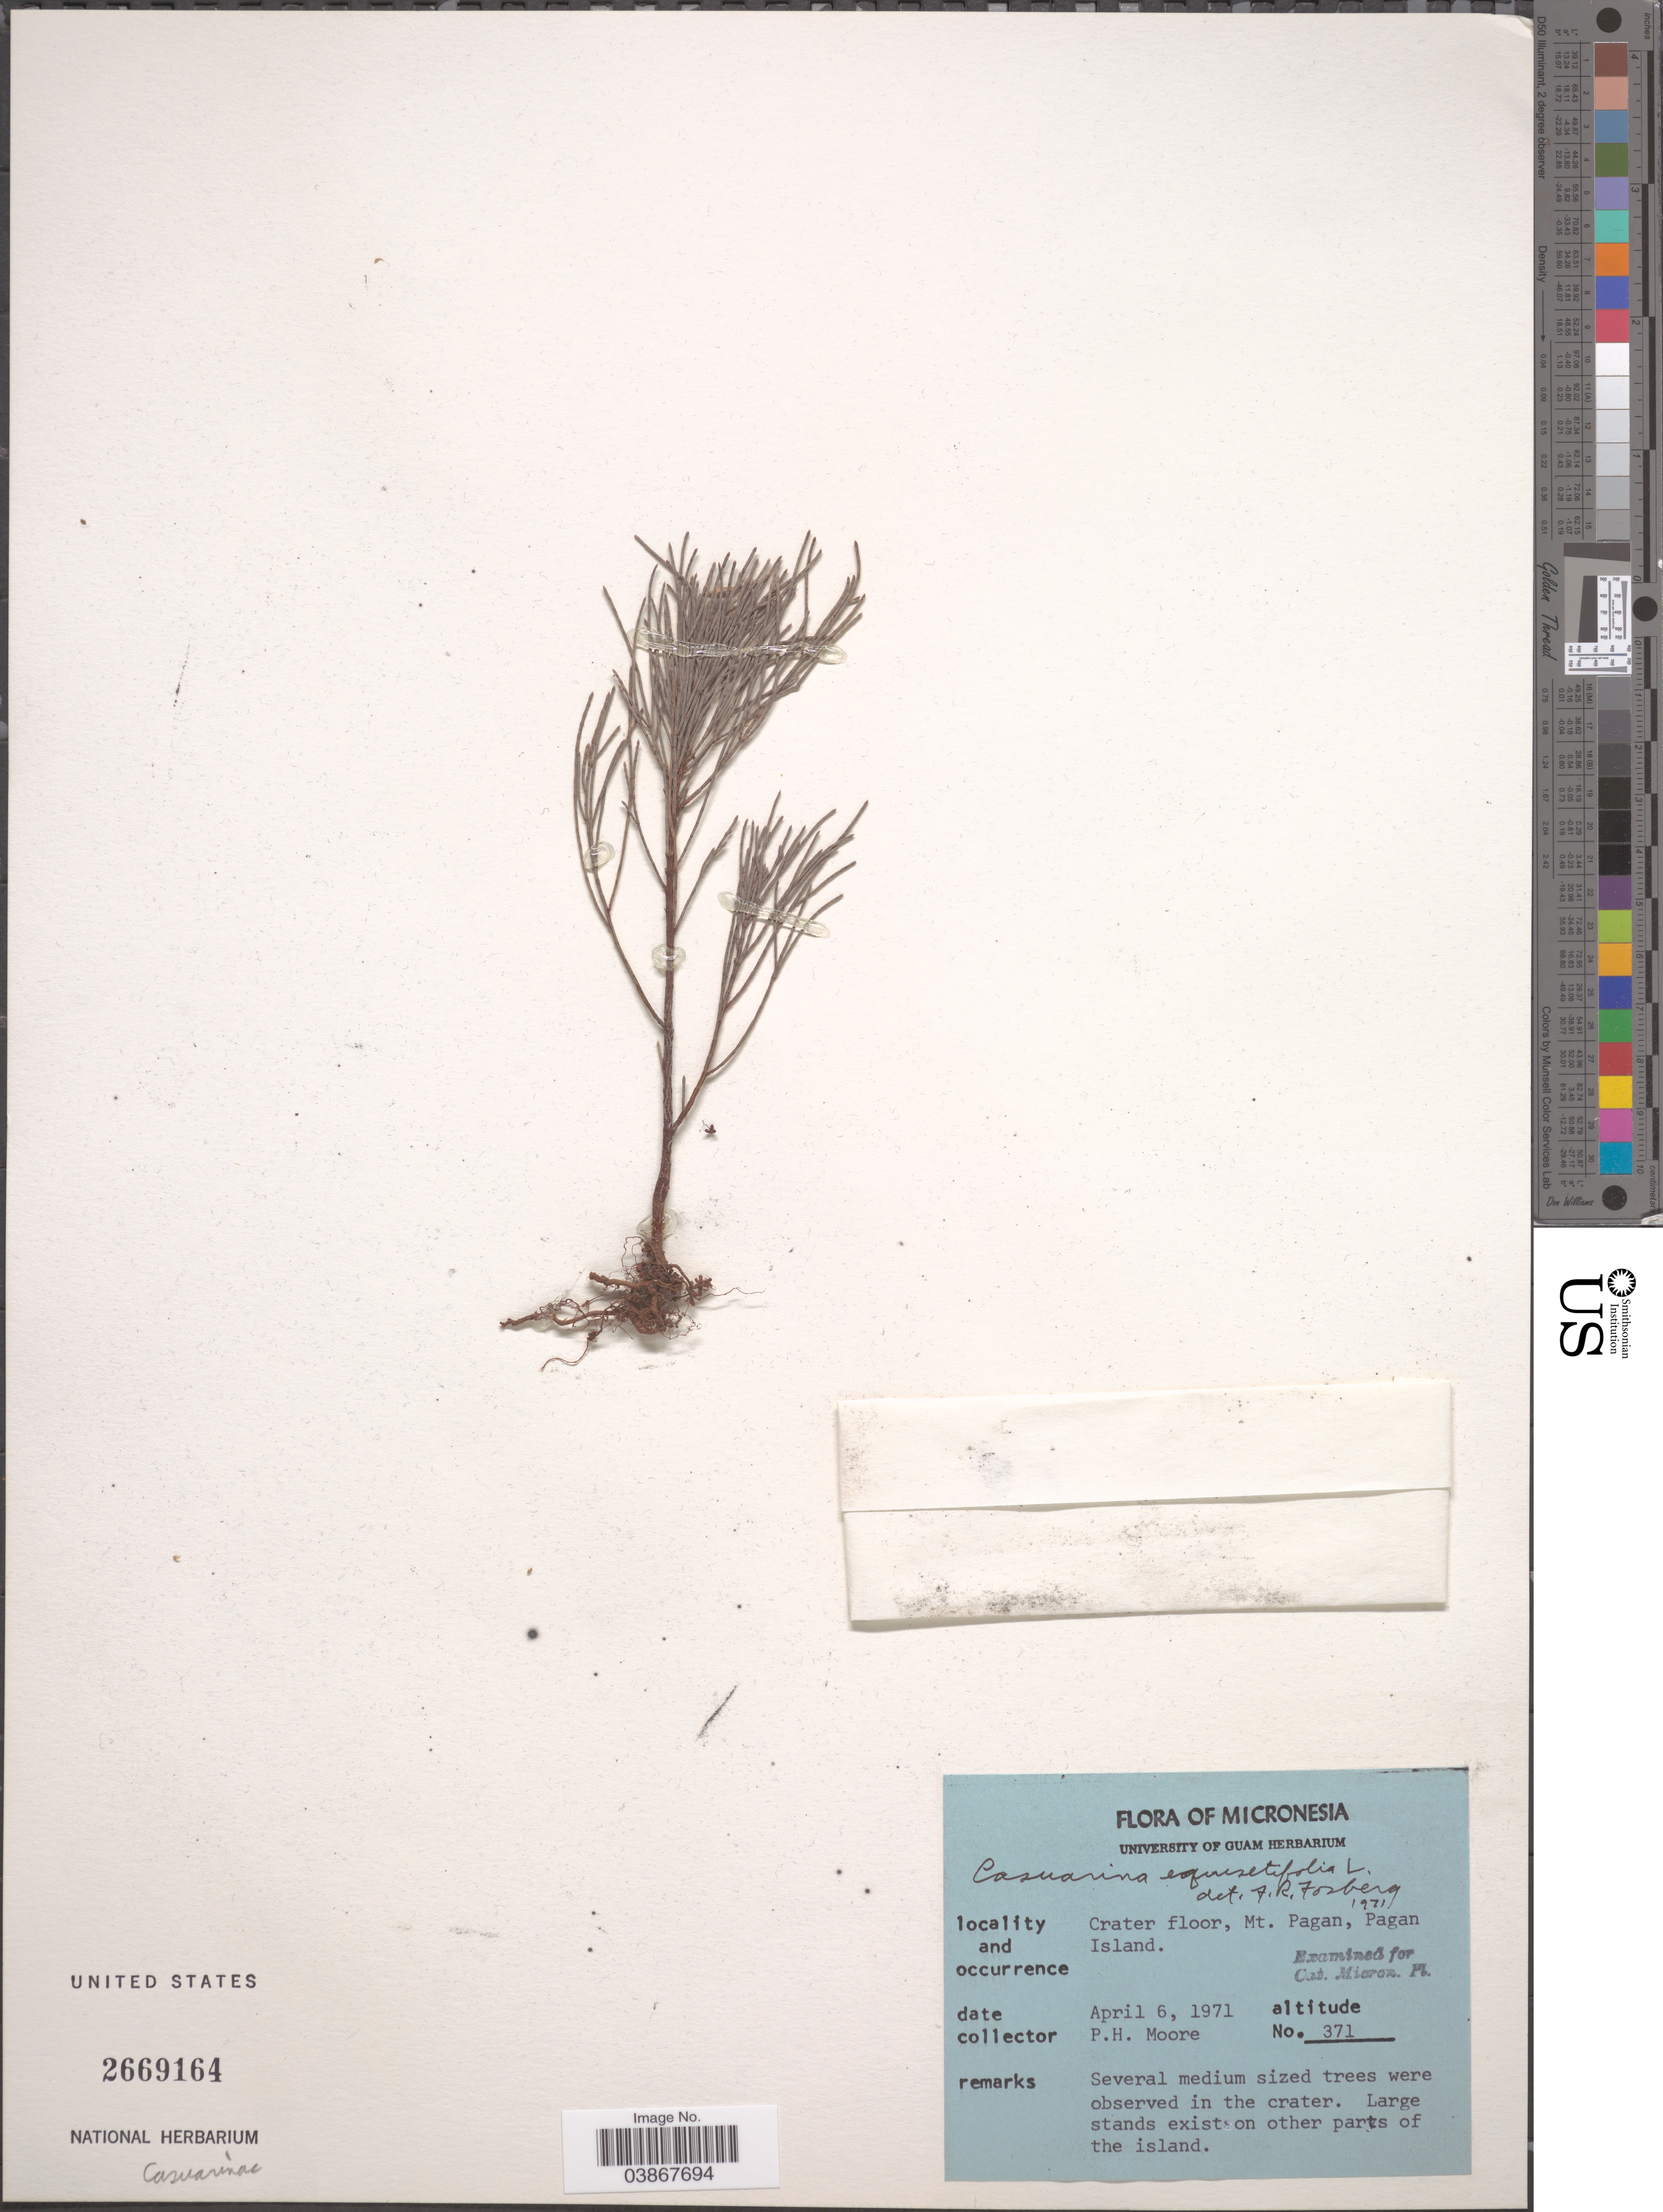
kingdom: Plantae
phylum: Tracheophyta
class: Magnoliopsida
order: Fagales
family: Casuarinaceae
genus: Casuarina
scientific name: Casuarina equisetifolia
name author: L.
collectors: P. H. Moore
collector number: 371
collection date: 1971-04-06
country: Northern Mariana Islands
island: Pagan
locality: Micronesia. Crater Floor, Mt. Pagan, Pagan Island.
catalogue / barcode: US 2669164